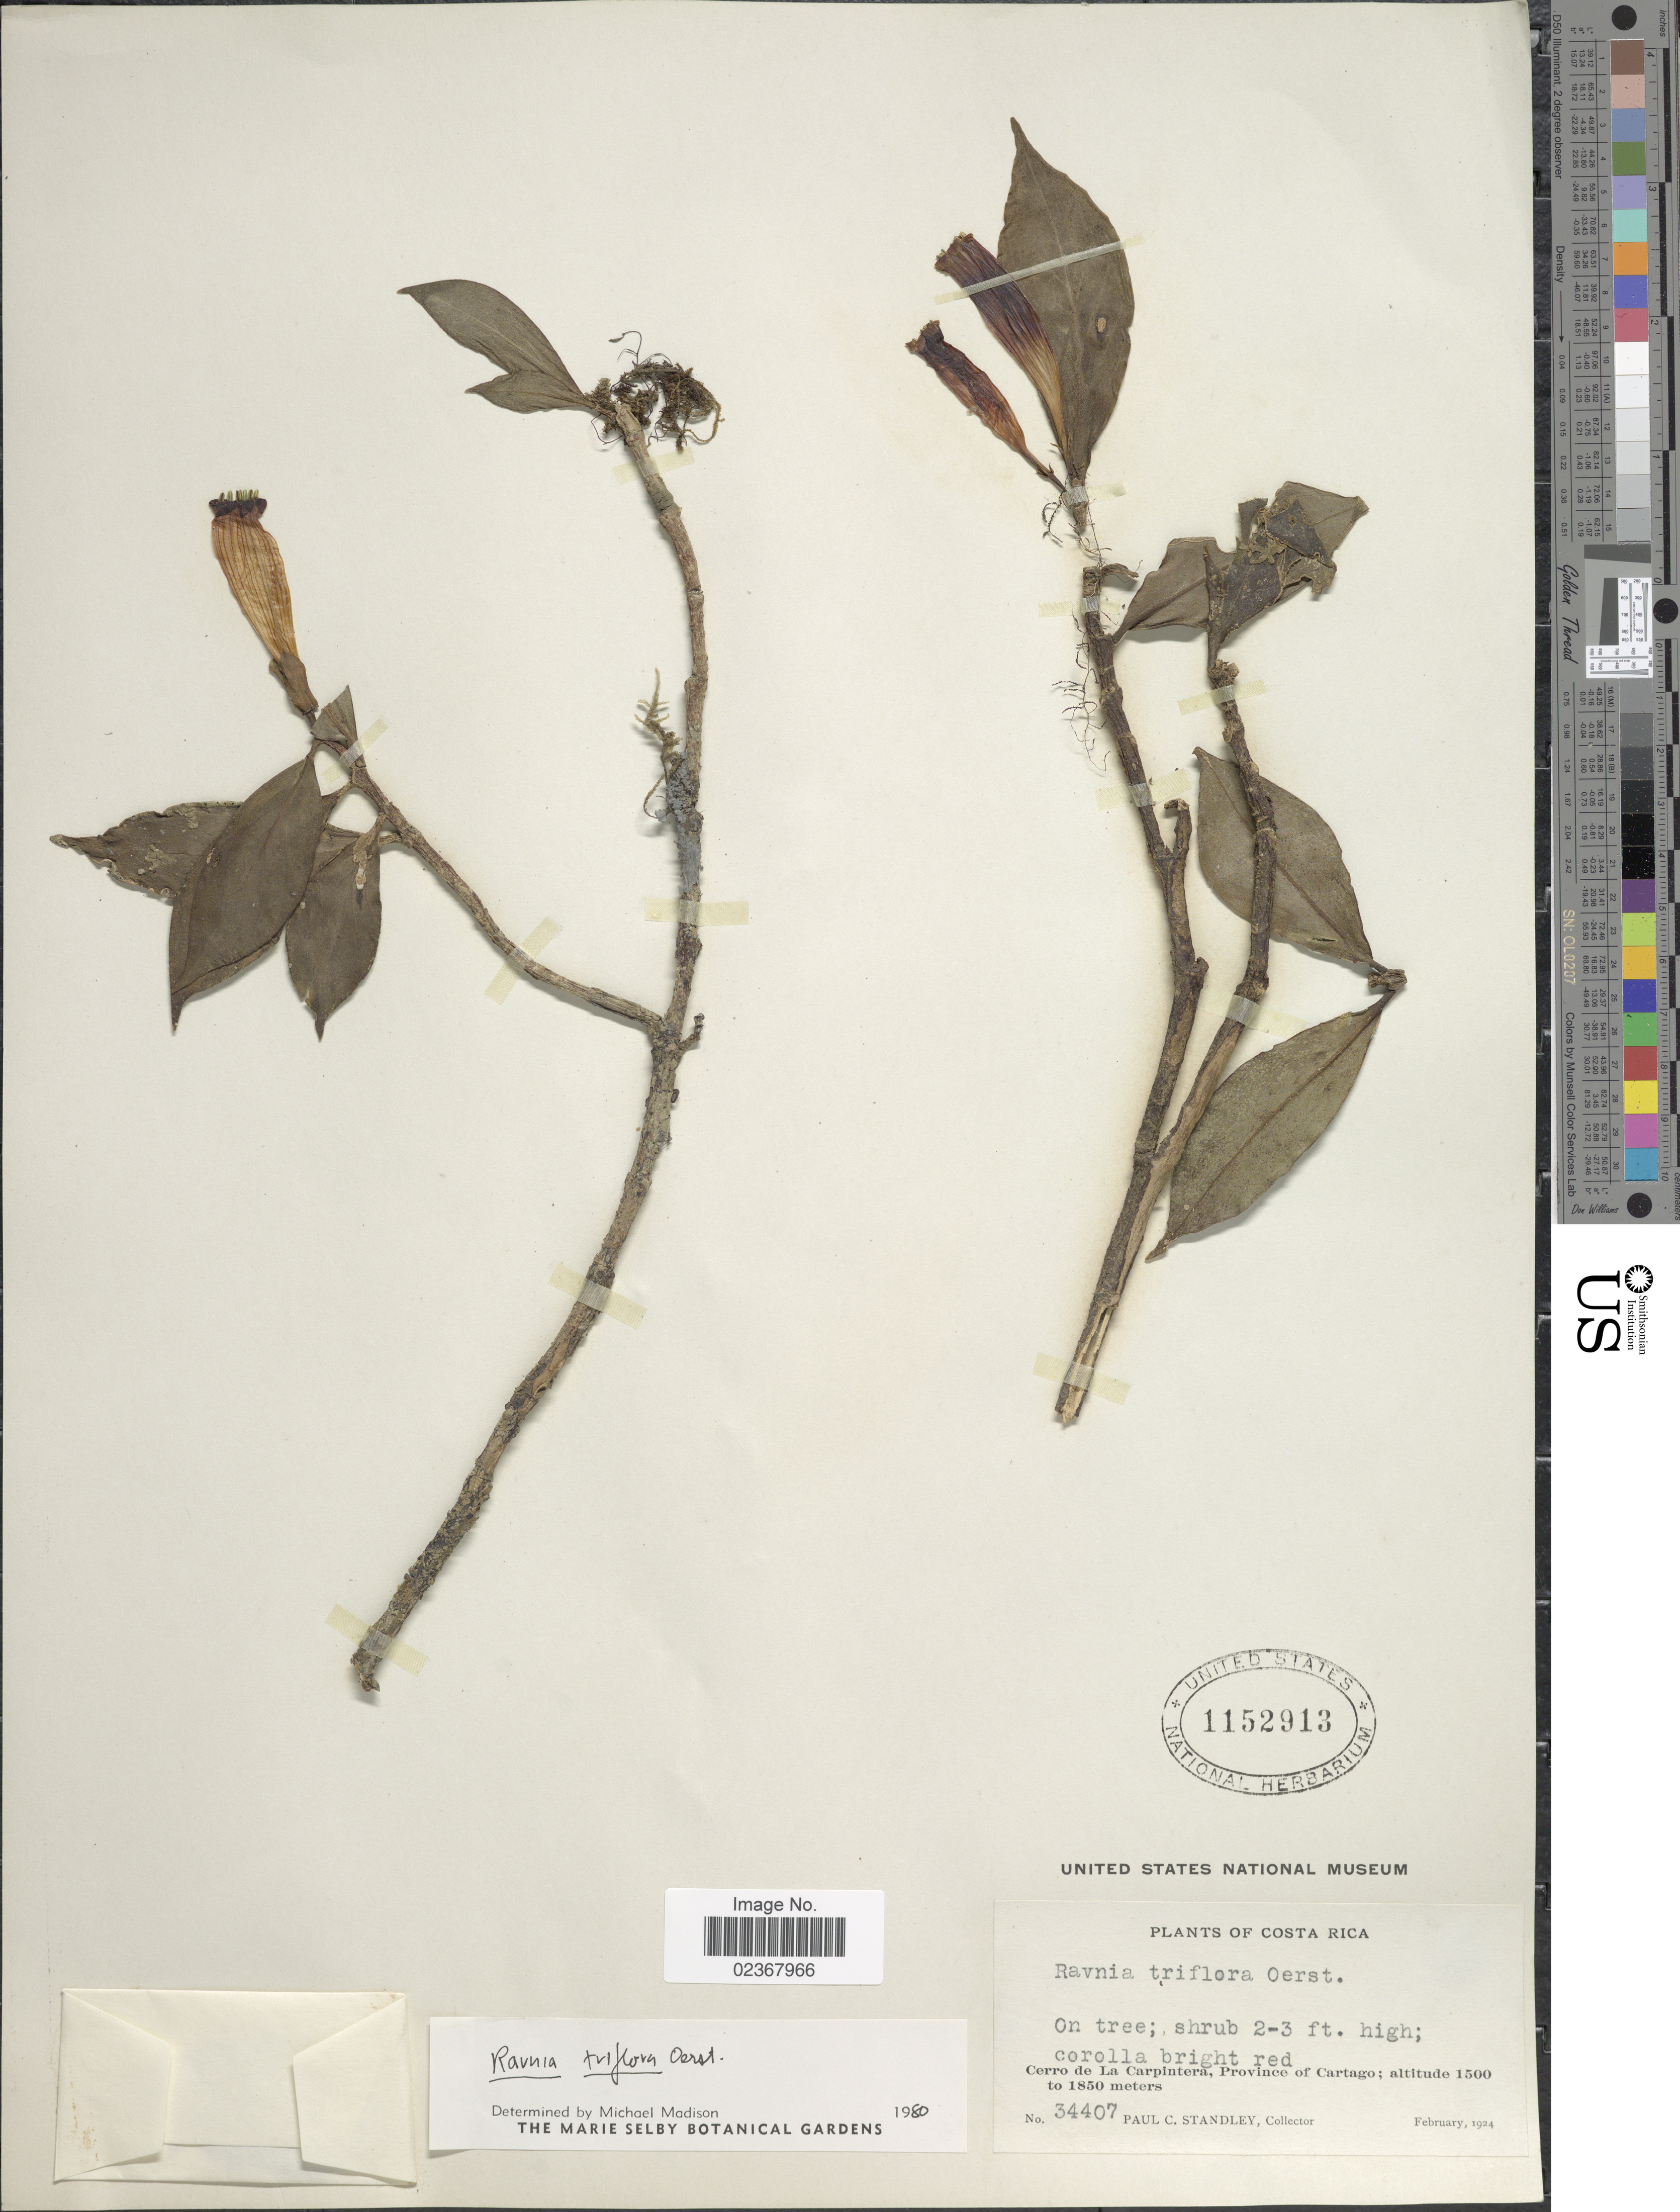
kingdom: Plantae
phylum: Tracheophyta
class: Magnoliopsida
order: Gentianales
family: Rubiaceae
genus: Hillia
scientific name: Hillia triflora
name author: (Oerst.) C.M. Taylor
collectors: P. C. Standley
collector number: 34407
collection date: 1924-02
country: Costa Rica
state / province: Cartago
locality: Cerro de La Carpintera, Provincia of Cartago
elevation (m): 1500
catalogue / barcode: US 1152913